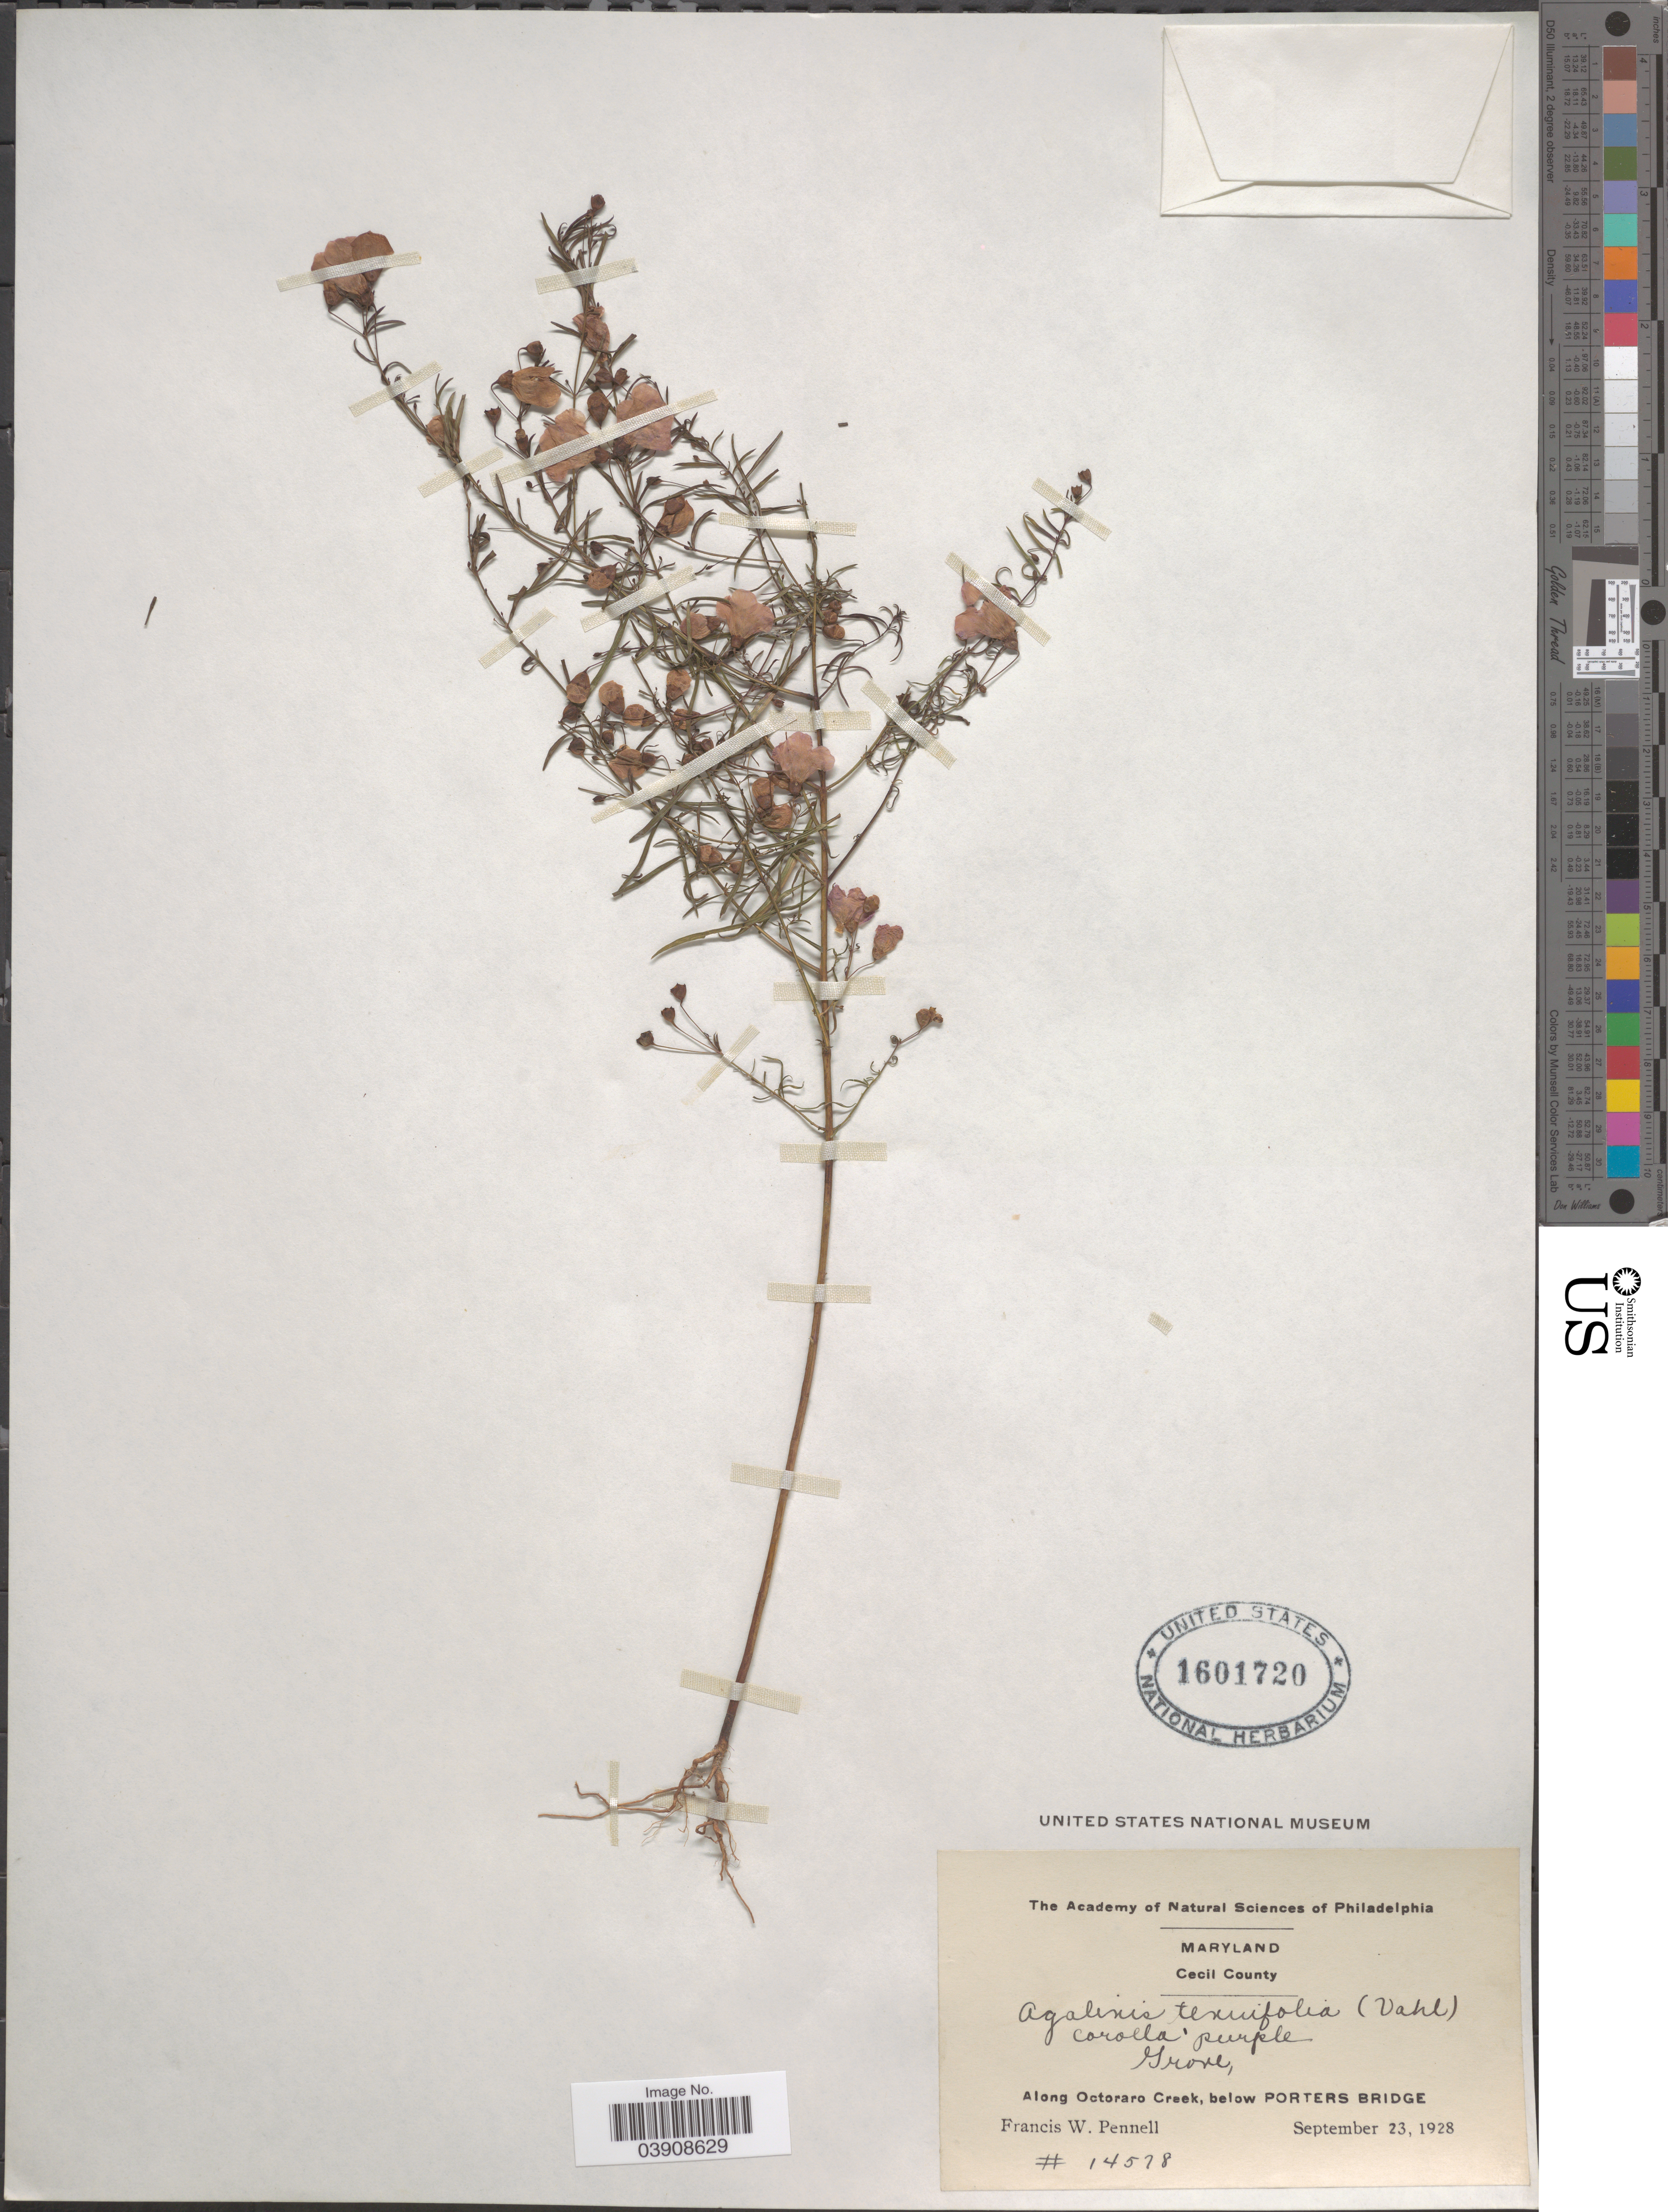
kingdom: Plantae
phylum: Tracheophyta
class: Magnoliopsida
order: Lamiales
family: Orobanchaceae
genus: Agalinis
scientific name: Agalinis tenuifolia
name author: (Vahl) Raf.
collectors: F. W. Pennell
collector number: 14578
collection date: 1928-09-23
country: United States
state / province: Maryland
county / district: Cecil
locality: Cecil County. Grove. Along Octoraro Creek, below Porters Bridge.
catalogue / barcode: US 1601720